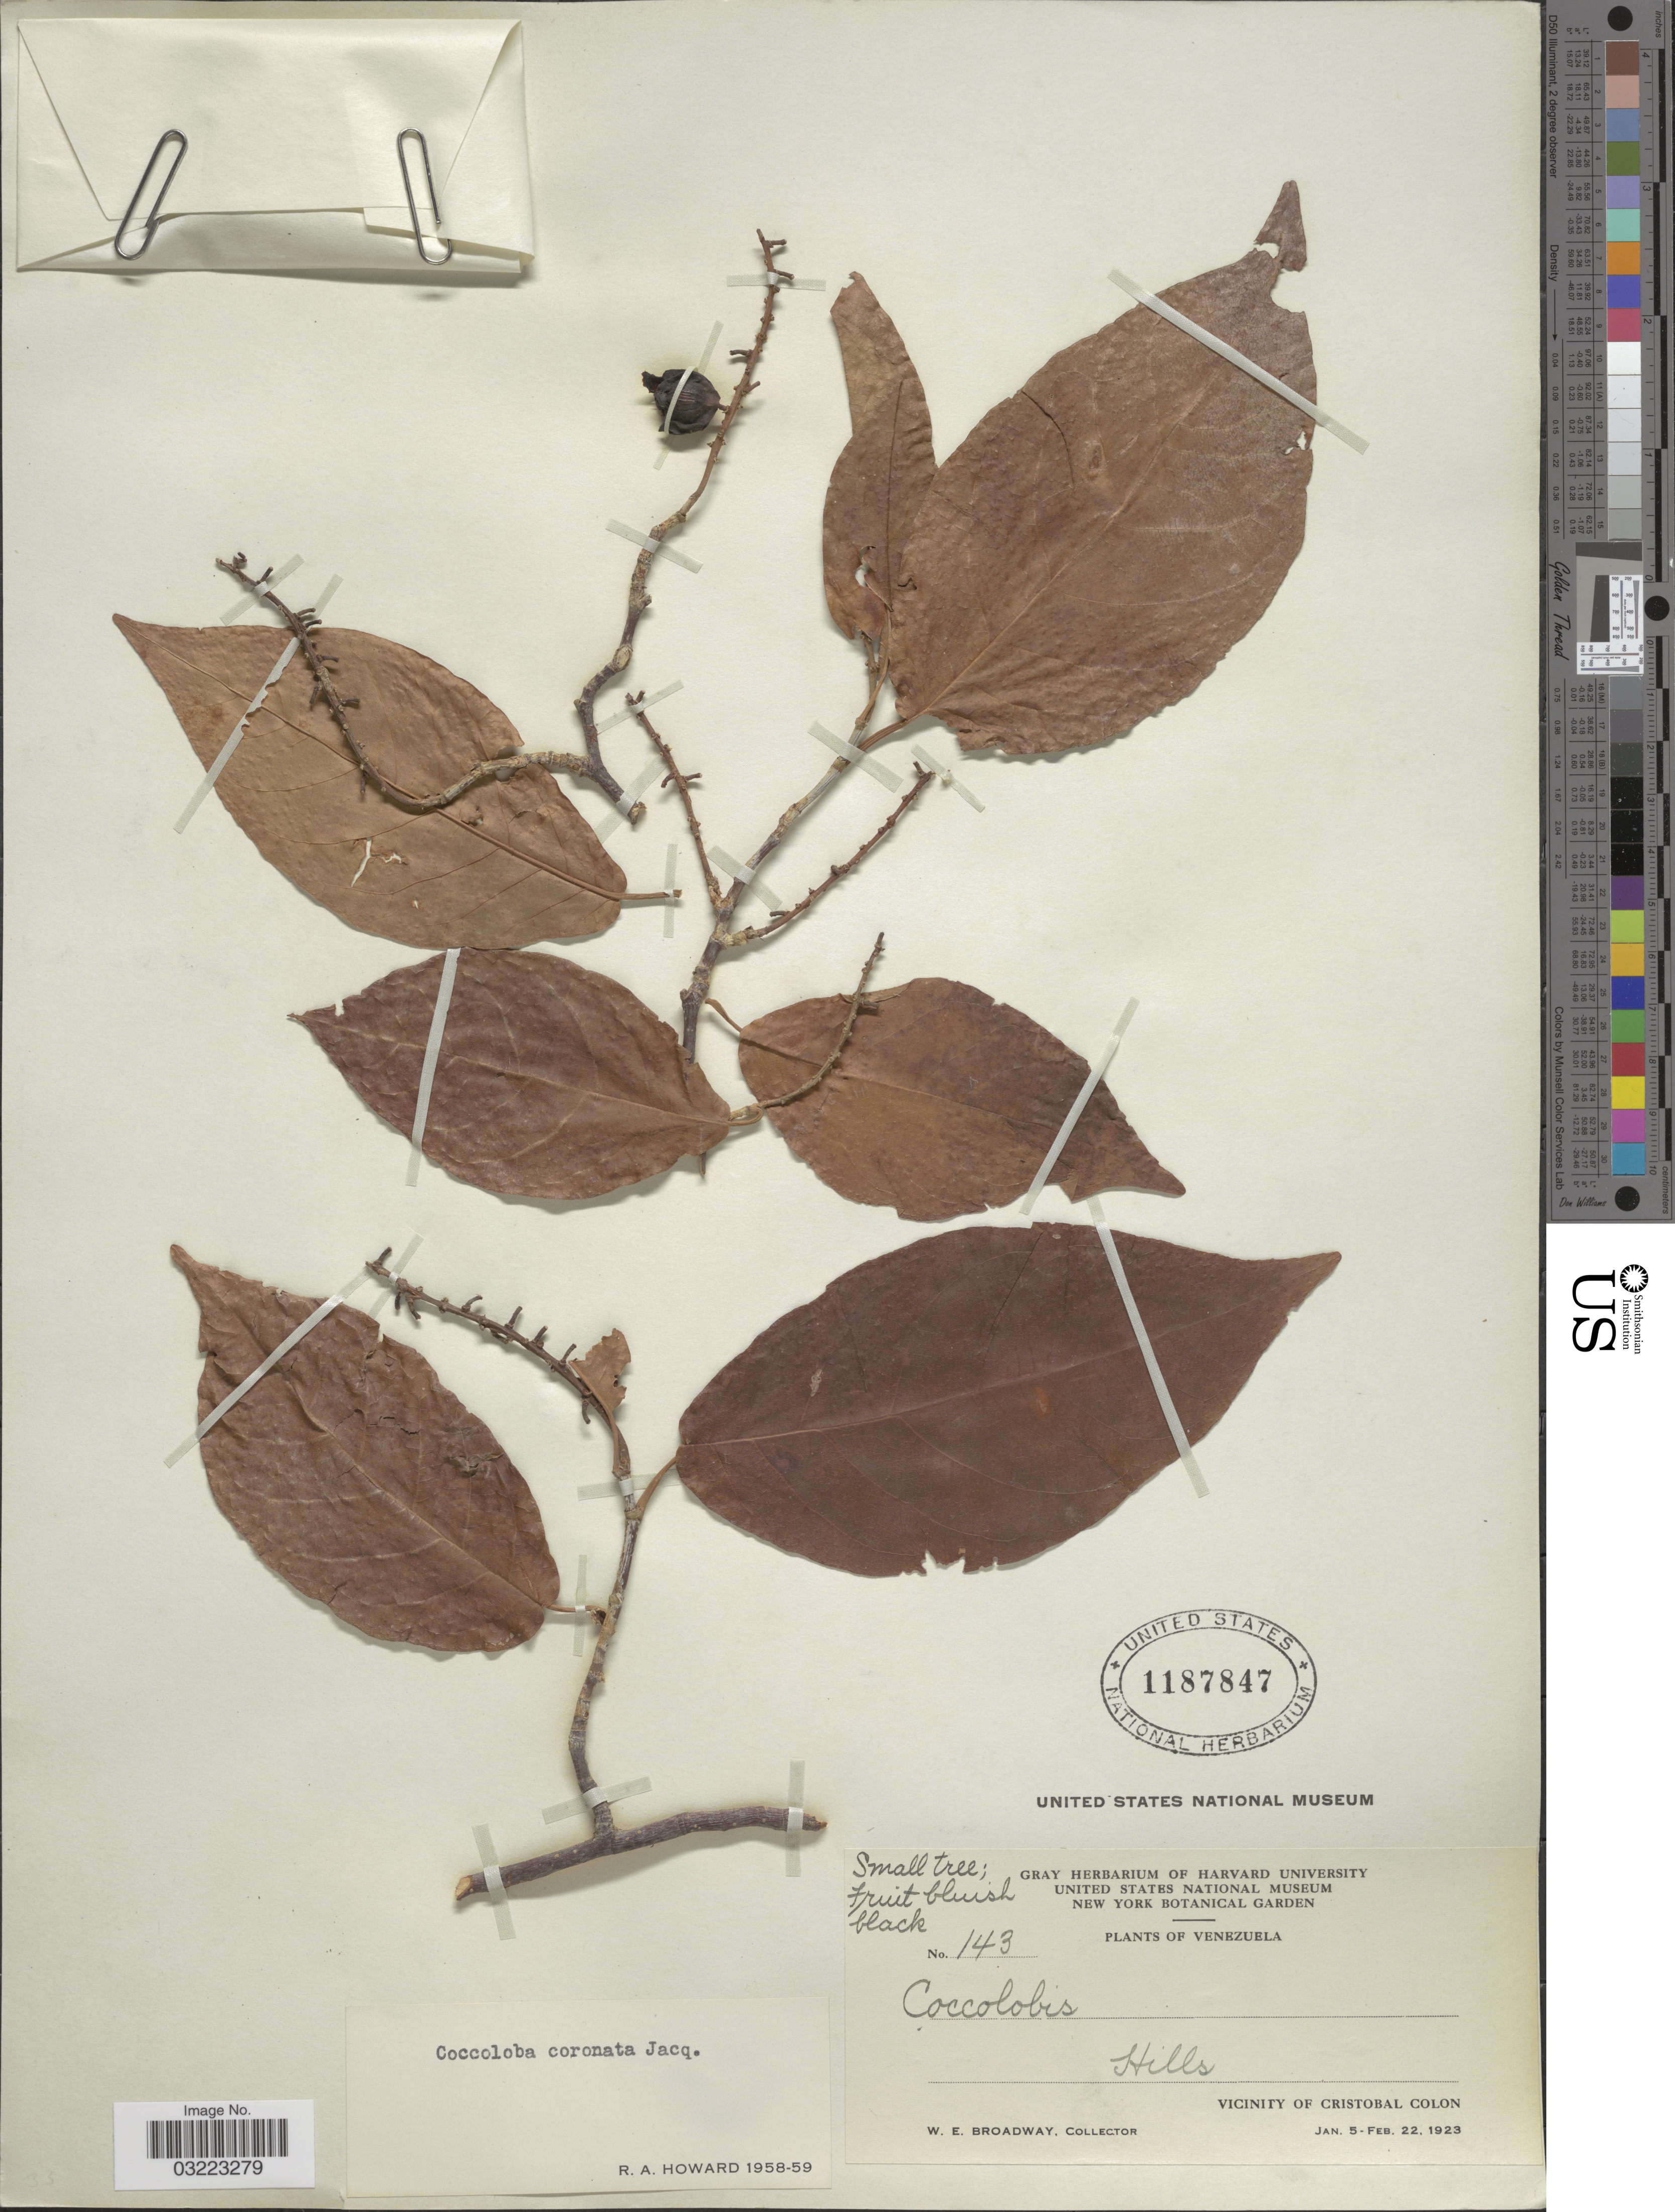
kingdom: Plantae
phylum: Tracheophyta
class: Magnoliopsida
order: Caryophyllales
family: Polygonaceae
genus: Coccoloba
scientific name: Coccoloba coronata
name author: Jacq.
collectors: W. E. Broadway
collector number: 143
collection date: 1923-01-05/1923-02-22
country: Venezuela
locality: Vicinity of Cristobal Colon.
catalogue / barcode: US 1187847